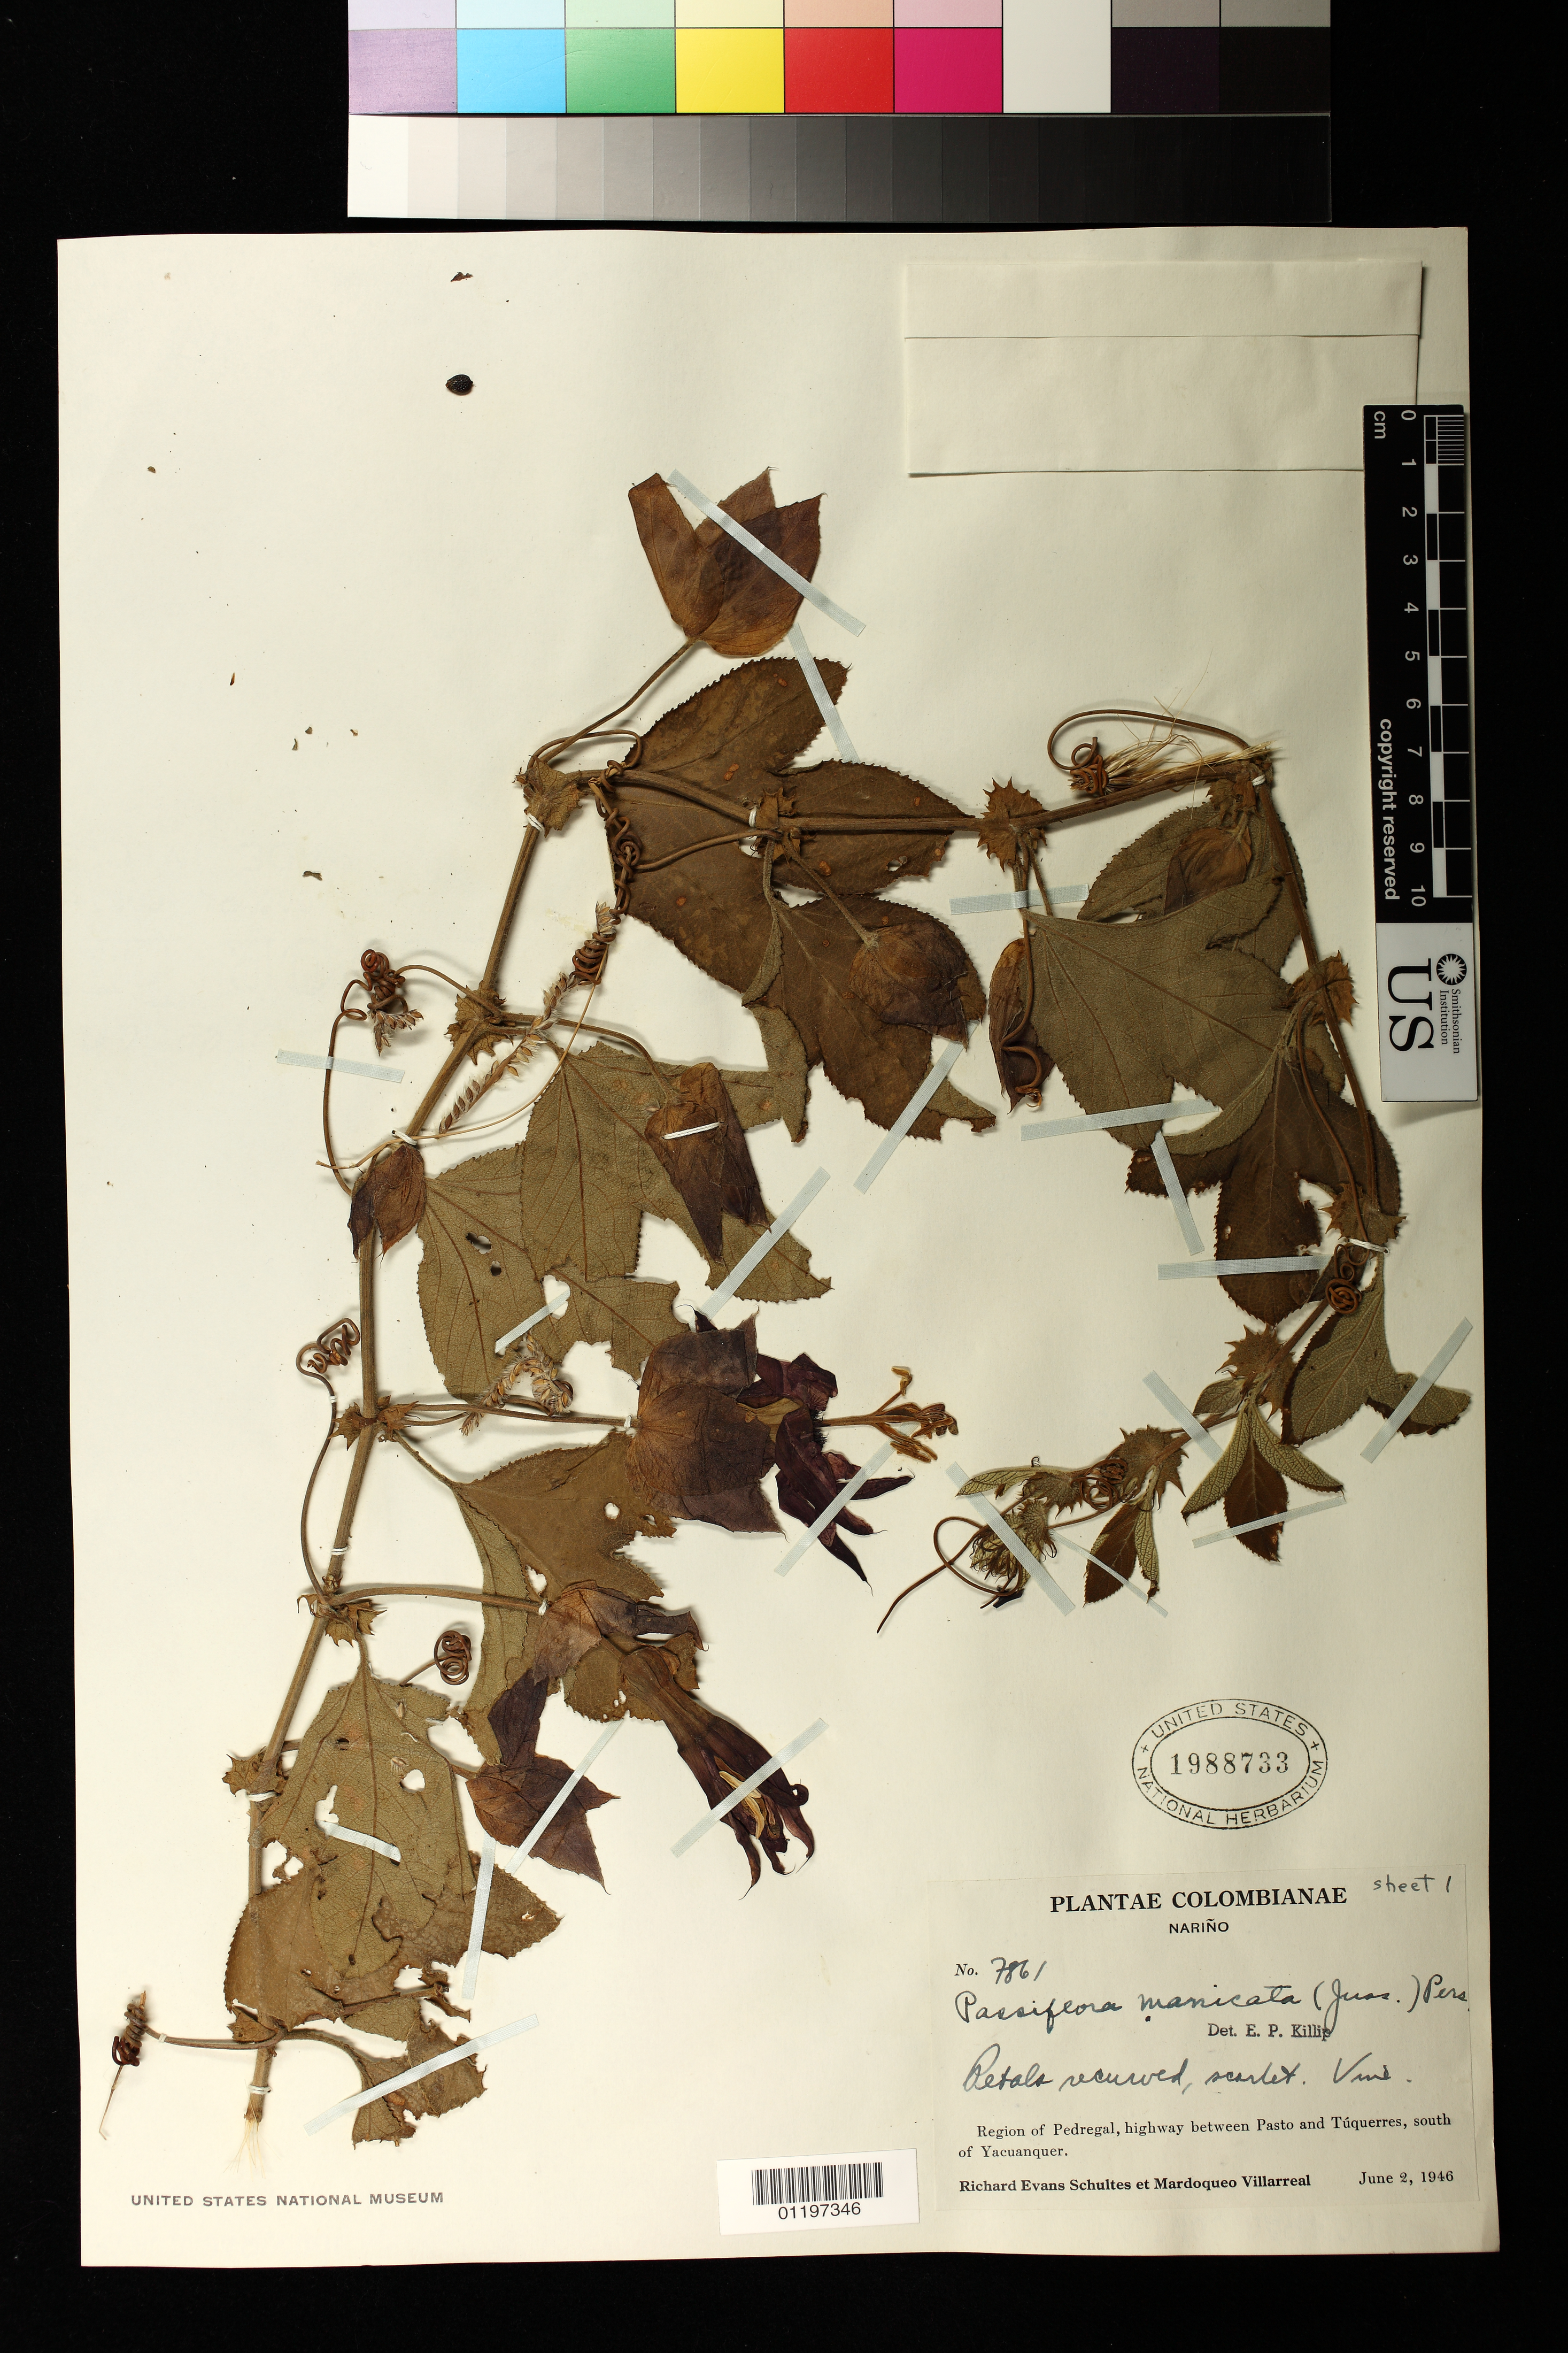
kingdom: Plantae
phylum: Tracheophyta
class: Magnoliopsida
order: Malpighiales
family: Passifloraceae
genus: Passiflora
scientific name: Passiflora manicata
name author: (Juss.) Pers.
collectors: R. Shultes & M. Villarreal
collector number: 7861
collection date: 1946-06-02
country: Colombia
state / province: Nariño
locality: Region of Pedregal, highway between Pasto and Tùquerres, south of Yacuanquer. Nariño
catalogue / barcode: US 1988733